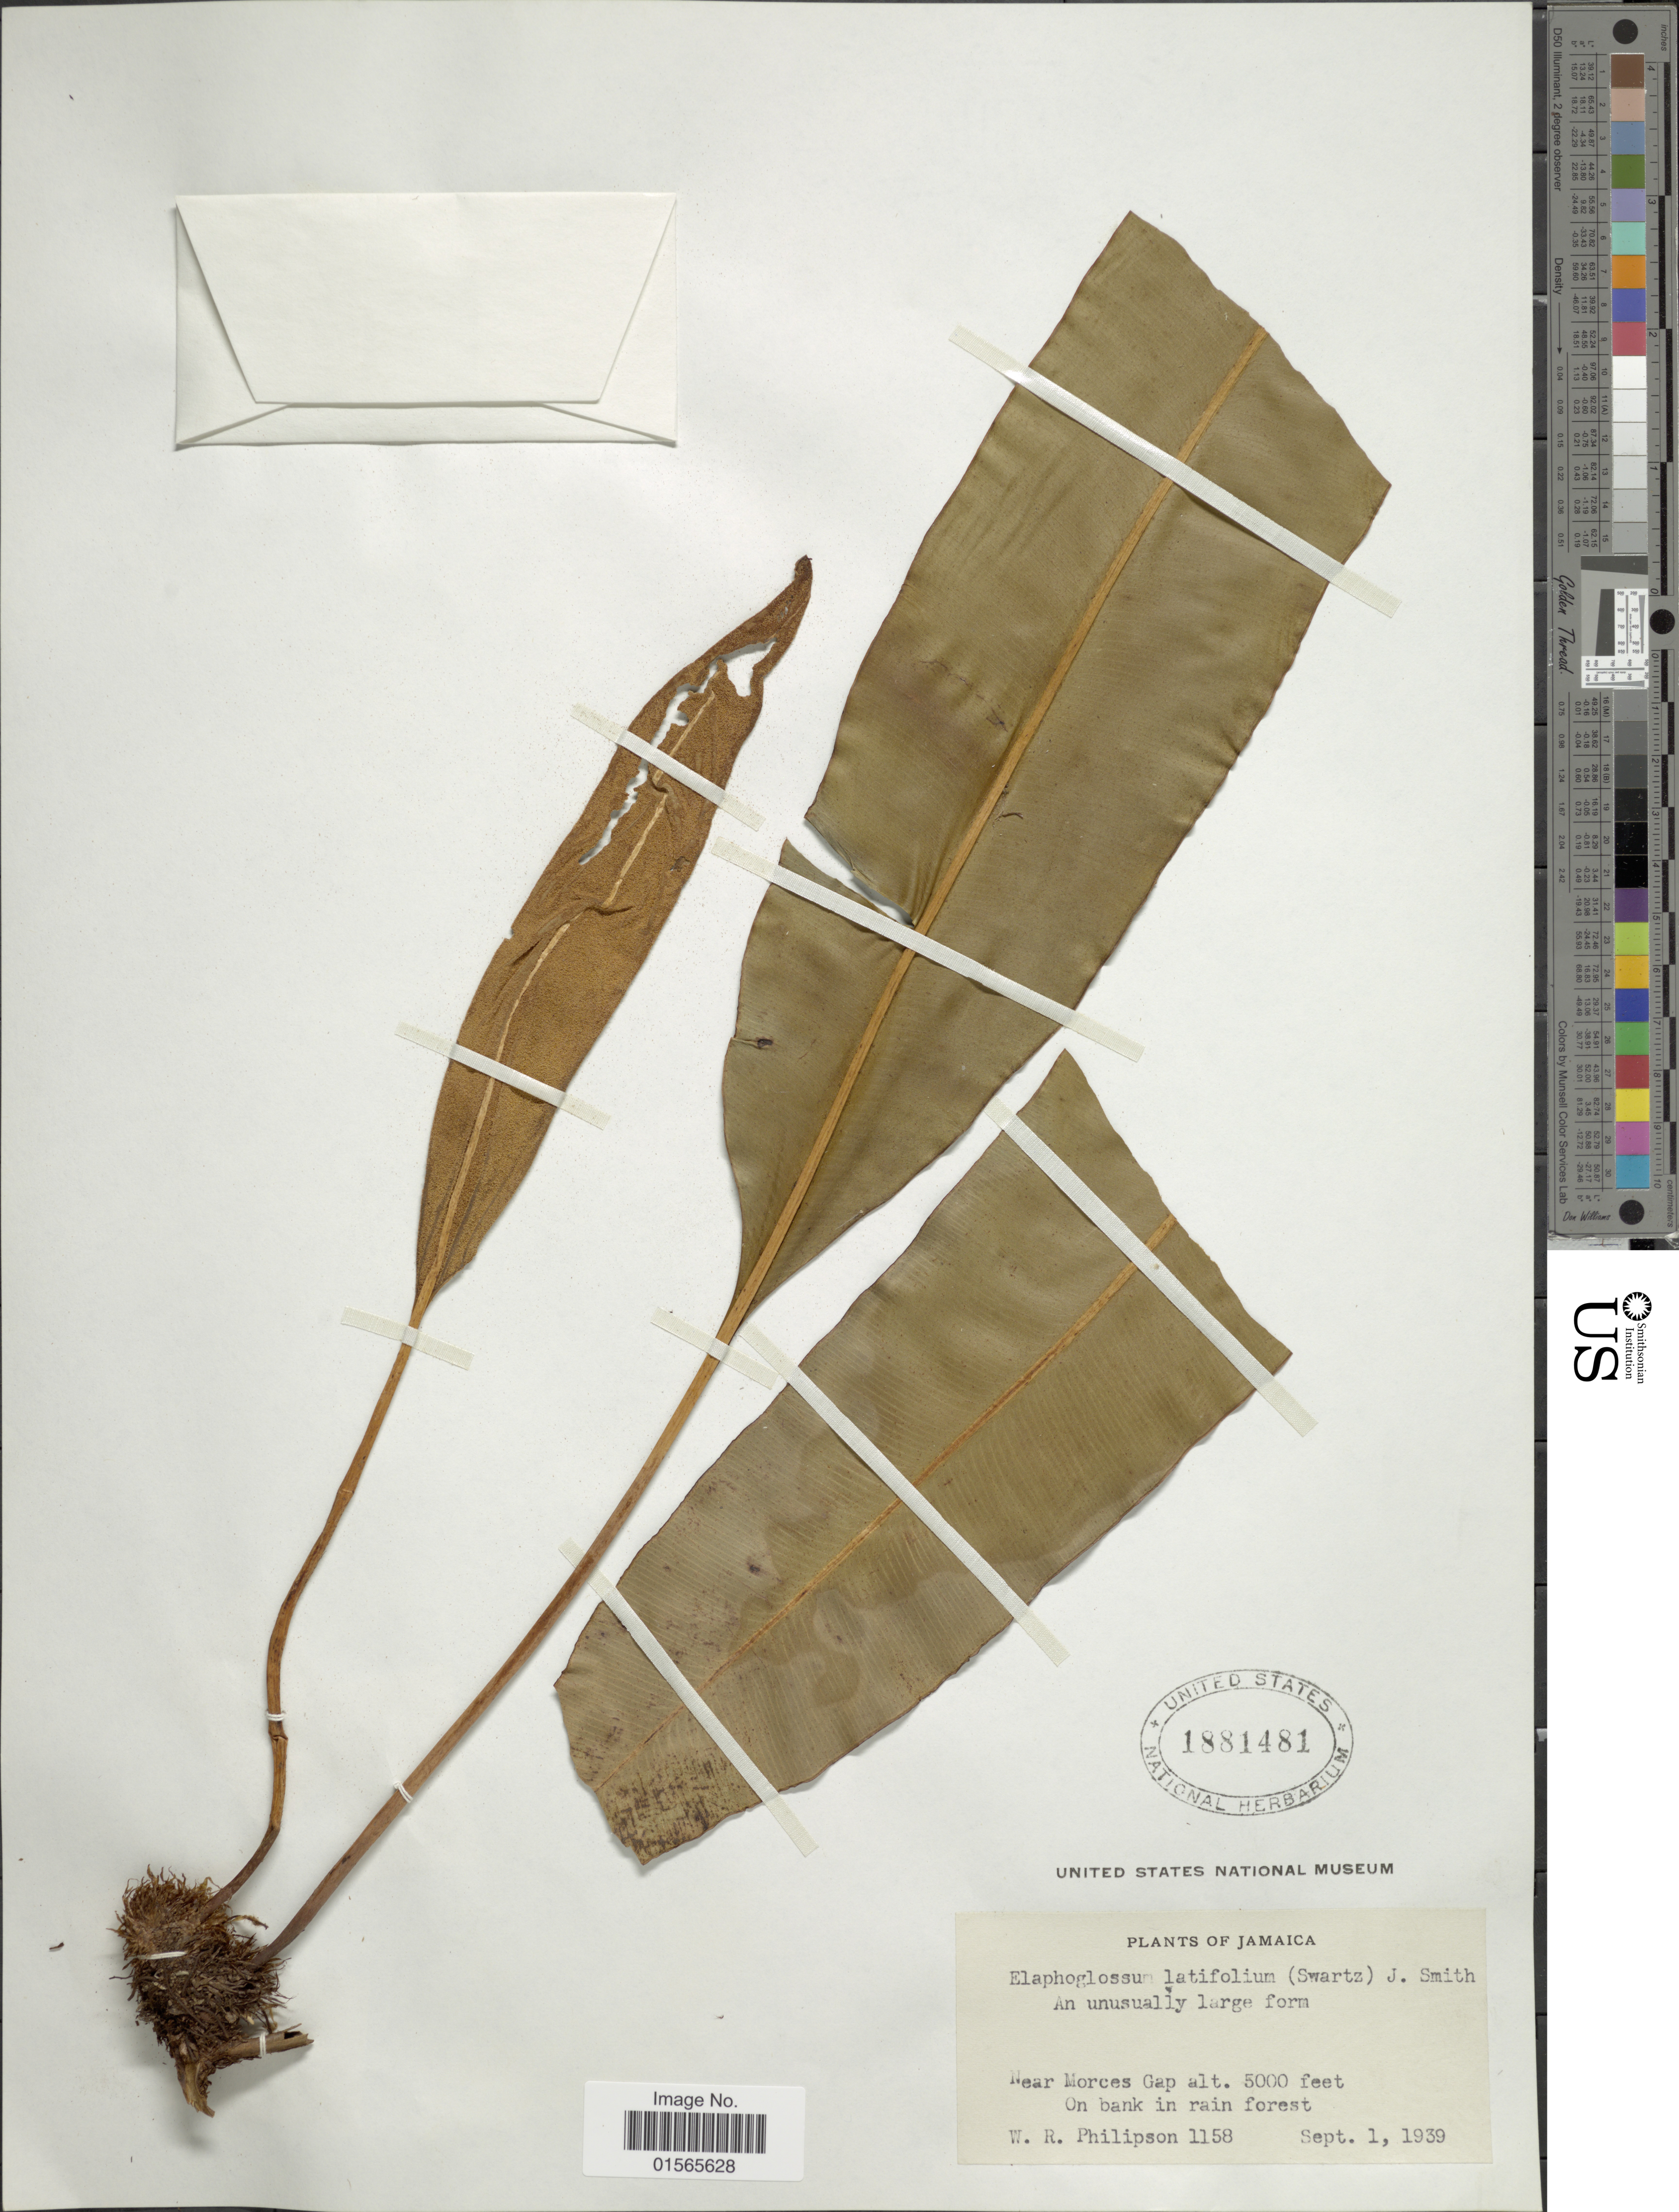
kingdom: Plantae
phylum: Tracheophyta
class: Polypodiopsida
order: Polypodiales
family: Dryopteridaceae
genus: Elaphoglossum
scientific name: Elaphoglossum latifolium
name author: (Sw.) J. Sm.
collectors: W. R. Philipson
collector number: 1158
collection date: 1939-09-01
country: Jamaica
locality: Near Morces Gap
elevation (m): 1524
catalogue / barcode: US 1881481